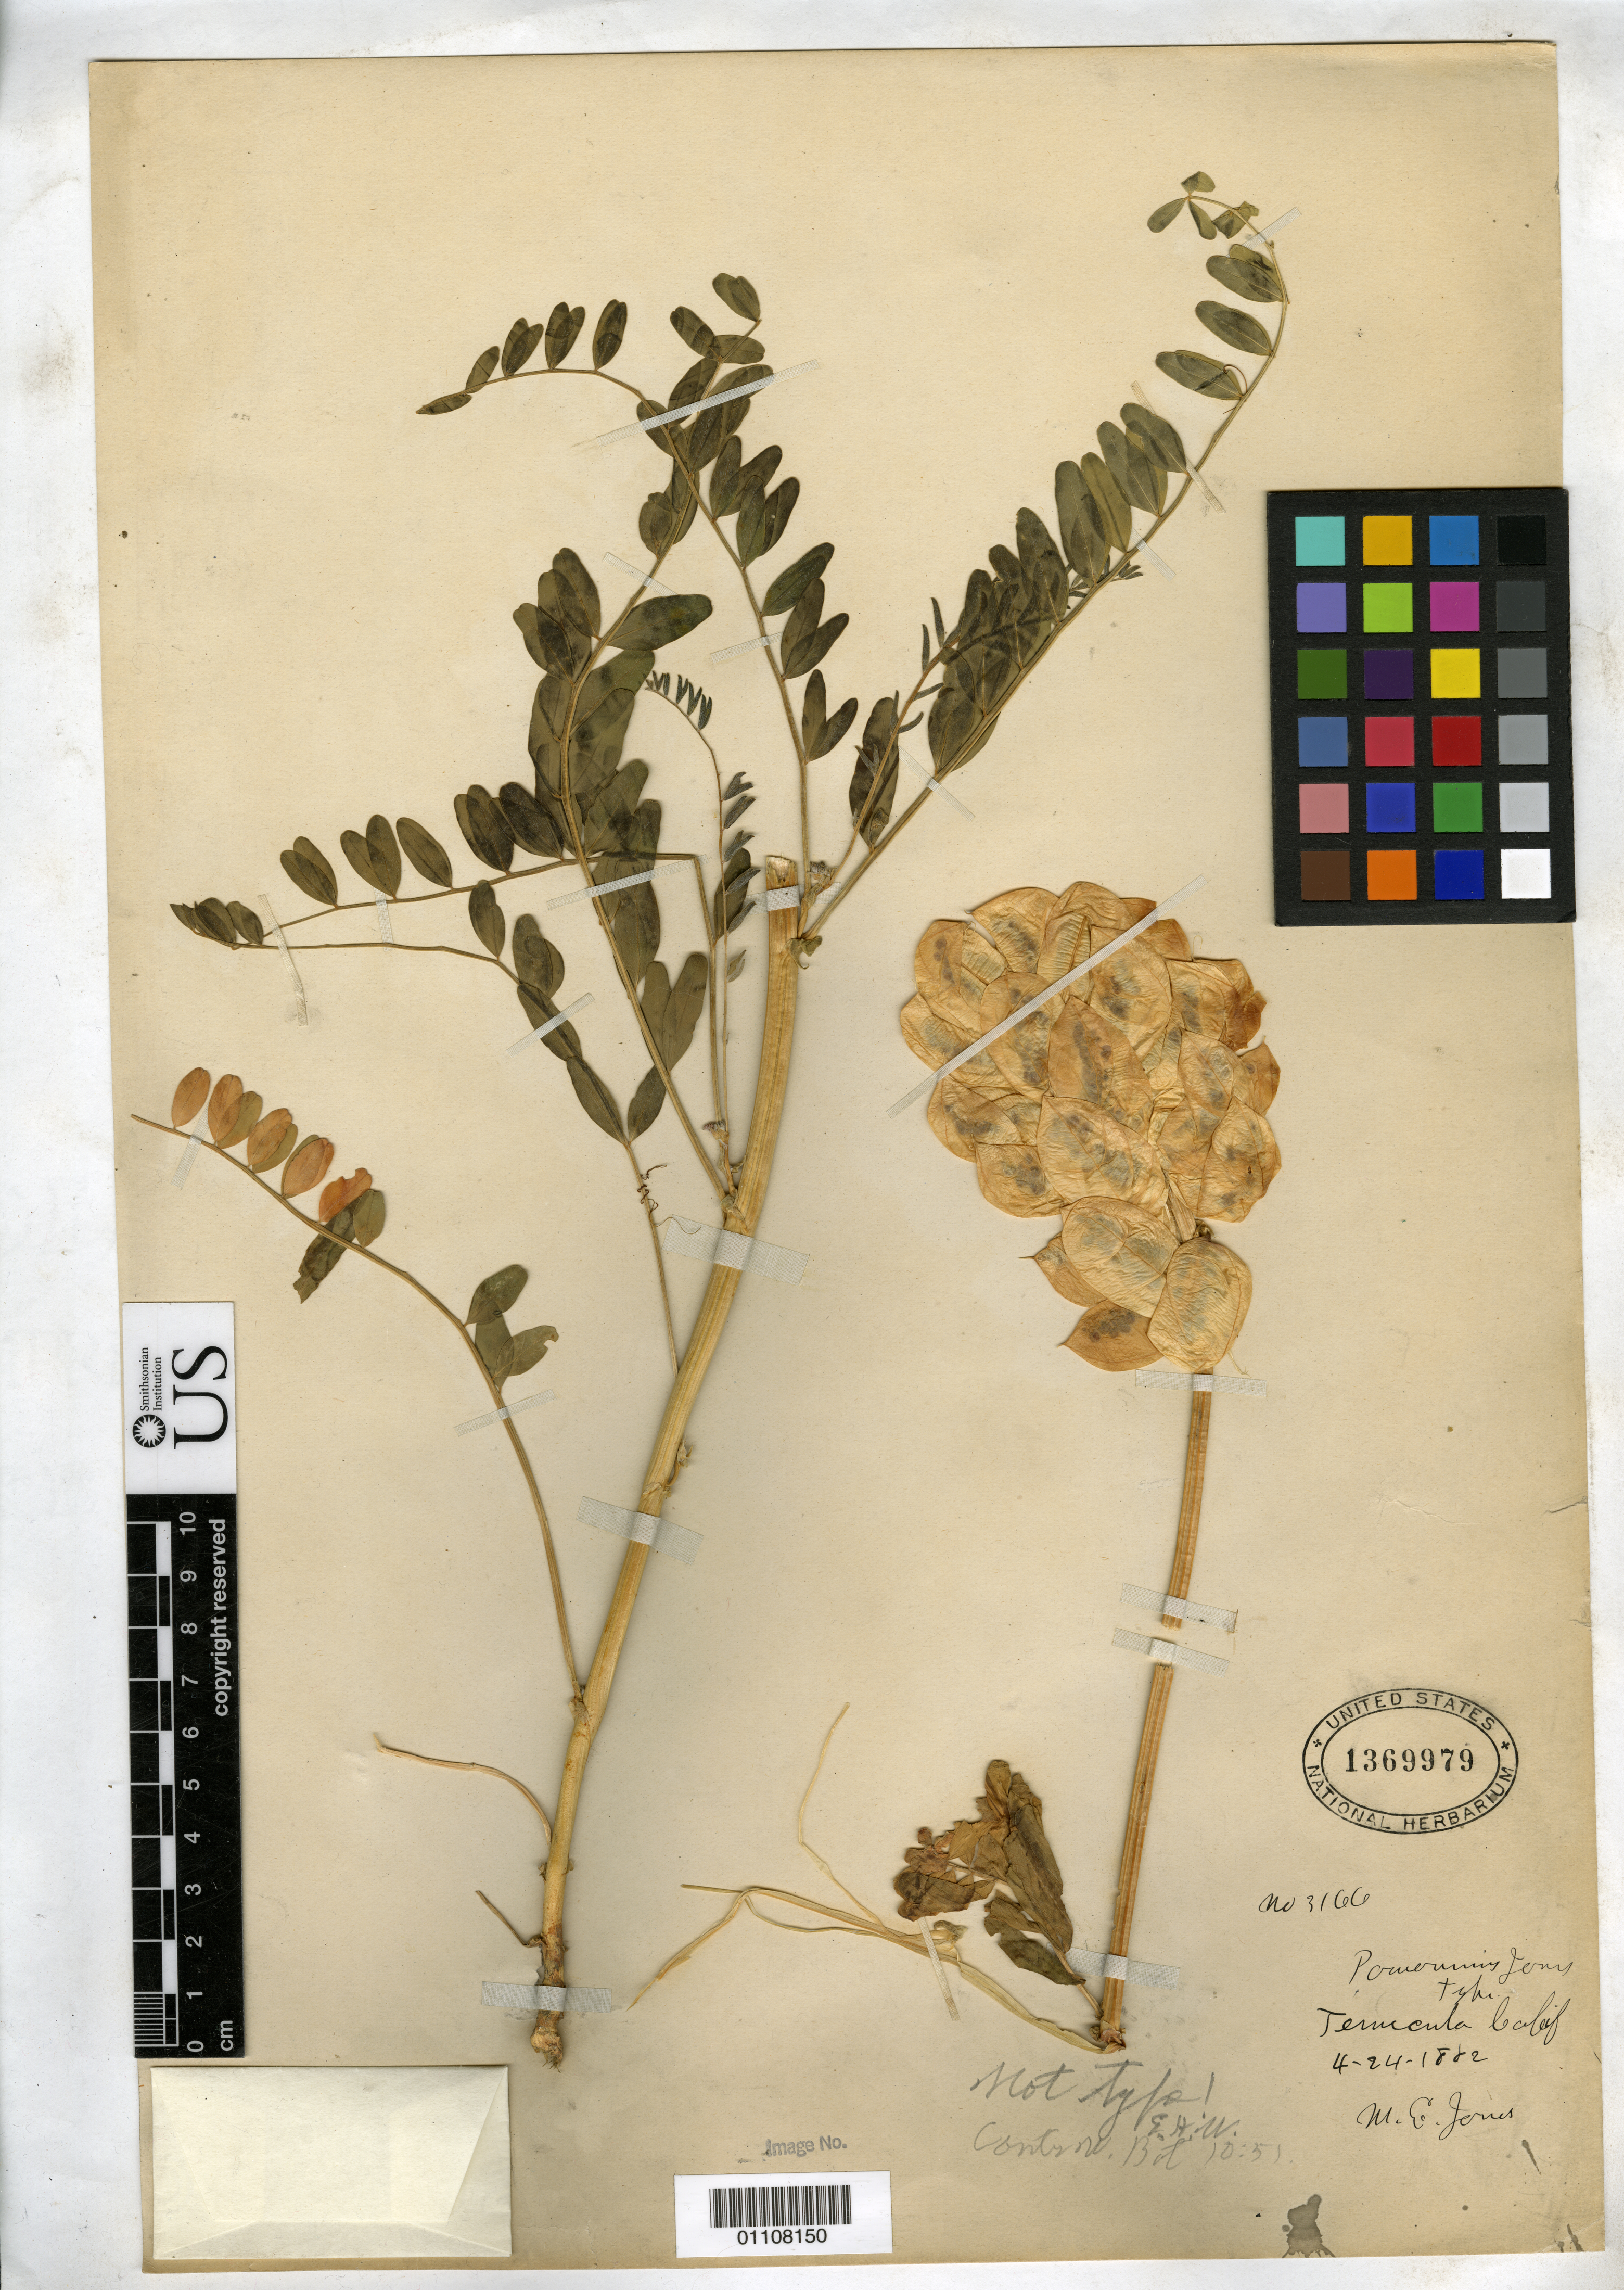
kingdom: Plantae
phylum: Tracheophyta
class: Magnoliopsida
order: Fabales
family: Fabaceae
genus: Astragalus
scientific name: Astragalus pomonensis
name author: M.E. Jones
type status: Isolectotype; Type Collection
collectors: M. E. Jones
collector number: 3166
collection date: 1882-04-24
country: United States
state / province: California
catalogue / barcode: US 1369979